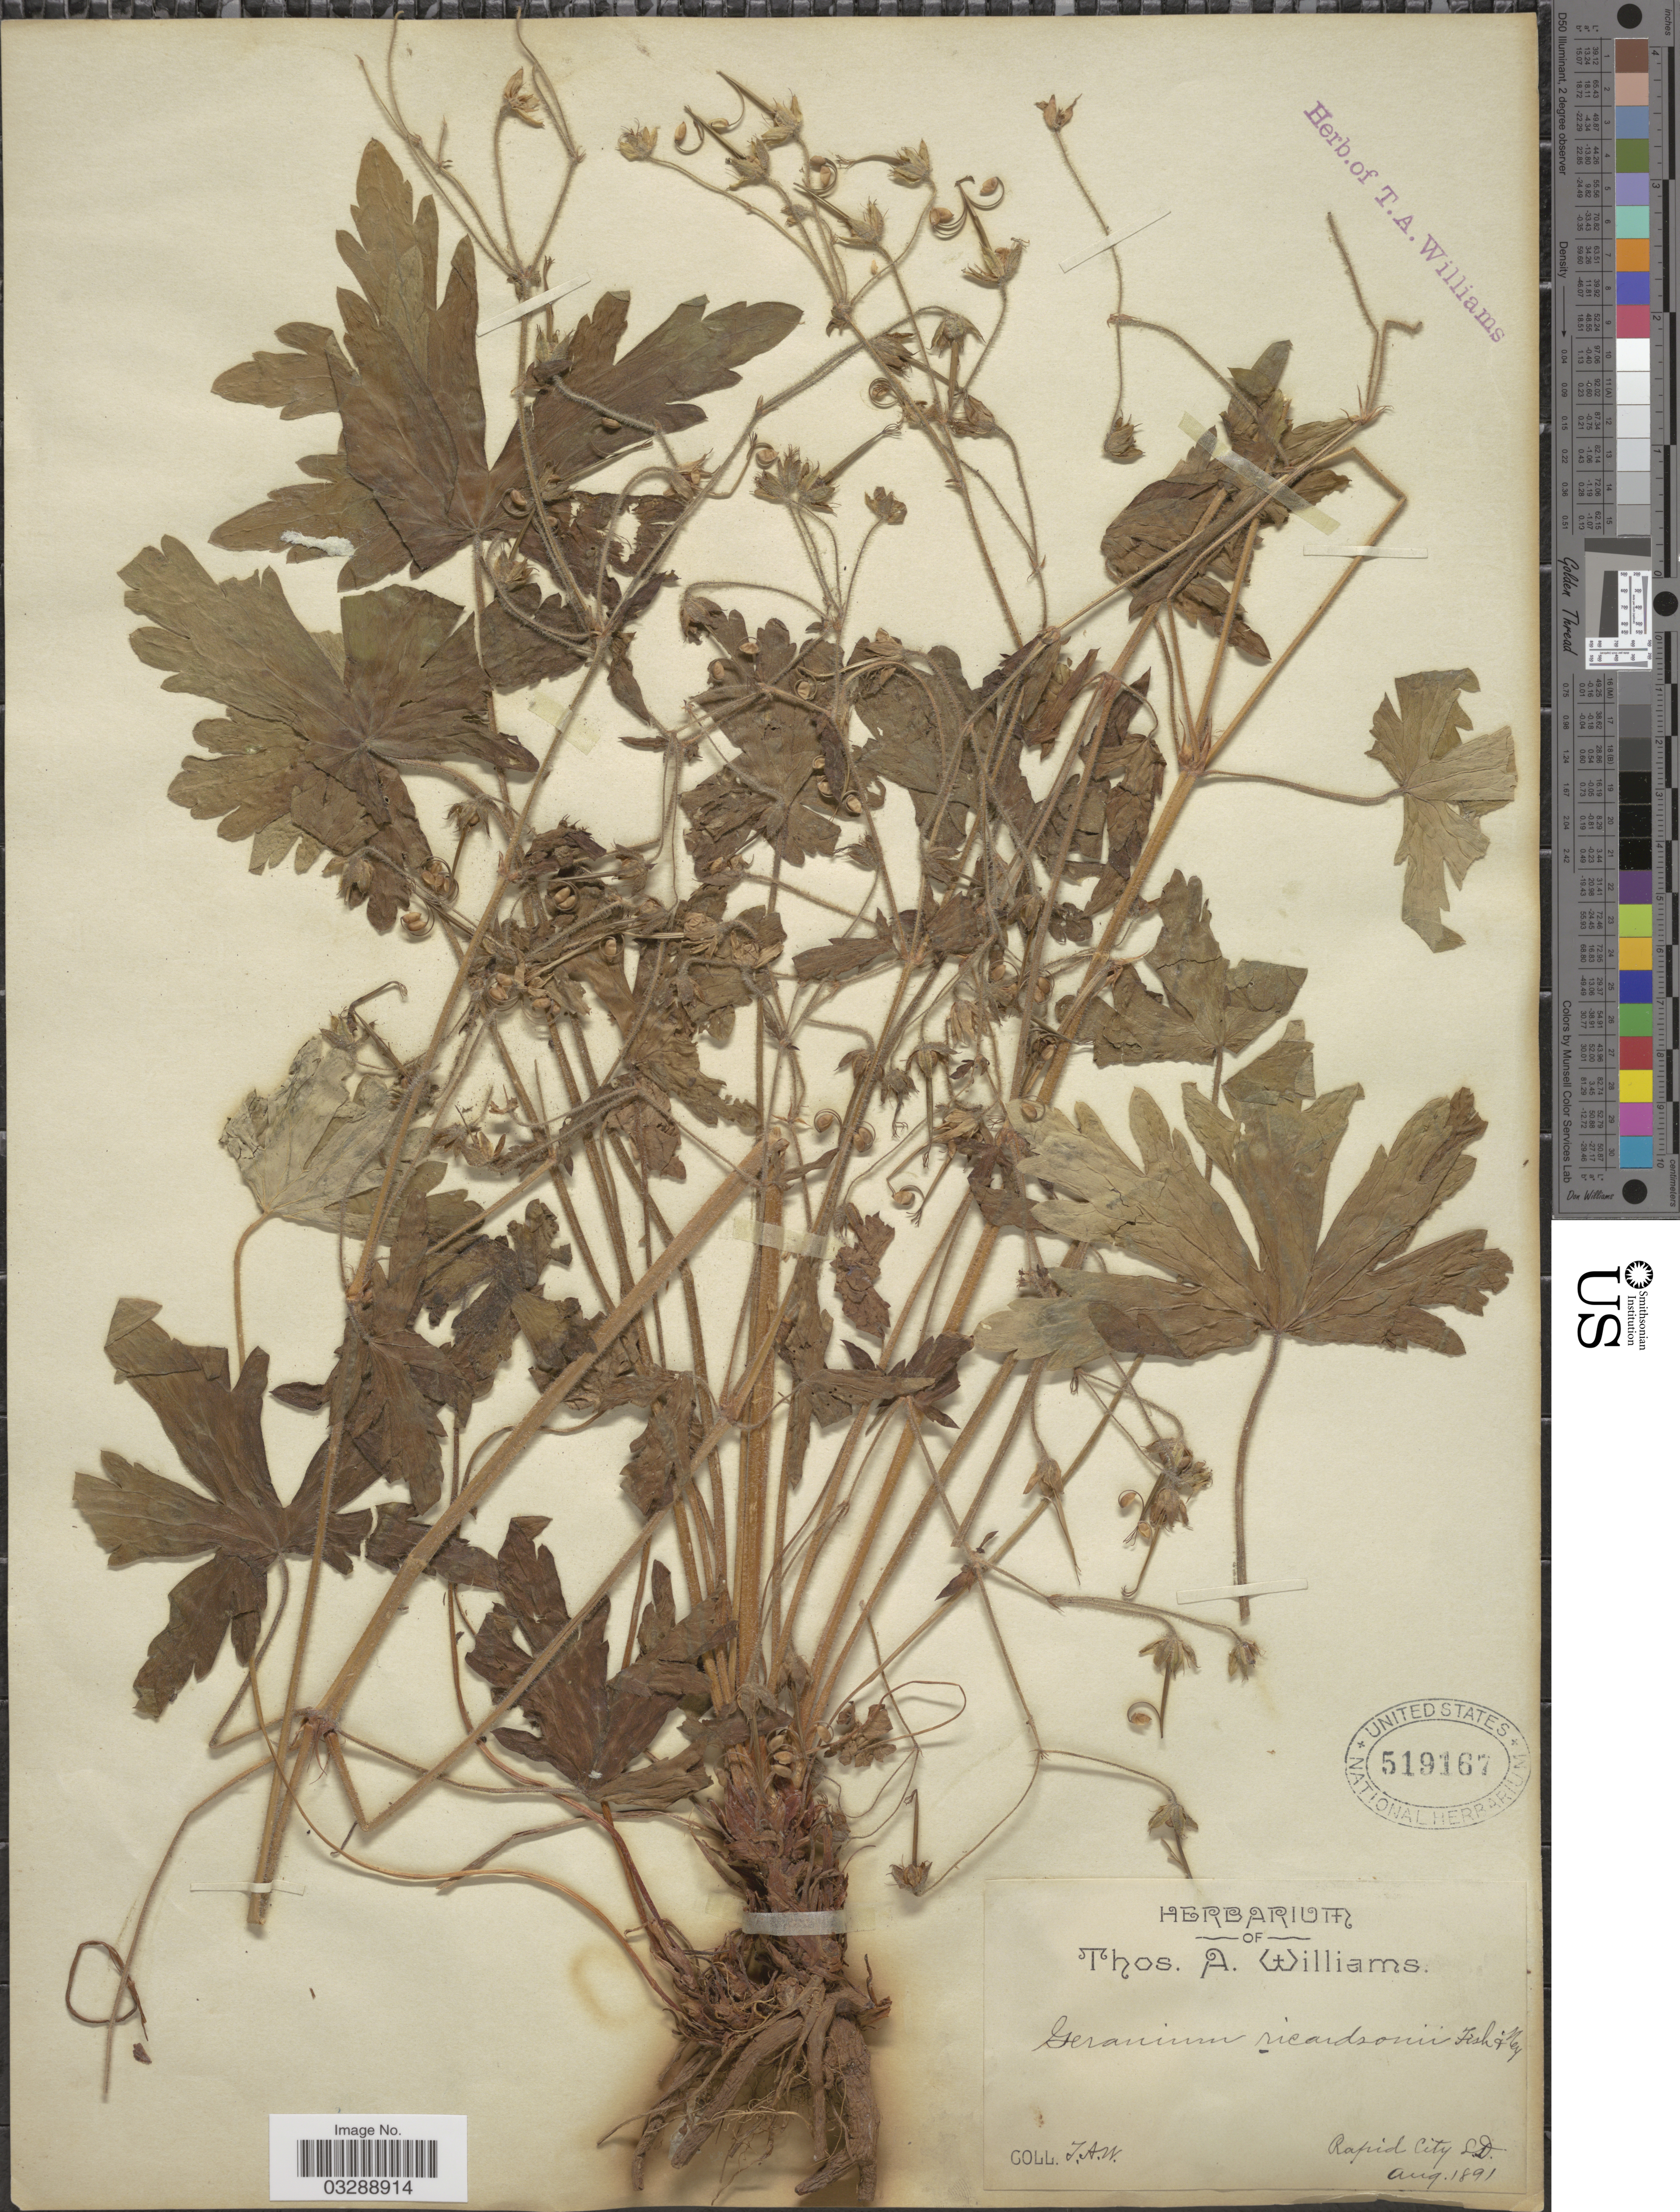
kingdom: Plantae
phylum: Tracheophyta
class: Magnoliopsida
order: Geraniales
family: Geraniaceae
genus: Geranium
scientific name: Geranium richardsonii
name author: Fisch. & Trautv.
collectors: T. A. Williams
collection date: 1891-08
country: United States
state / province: South Dakota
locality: Rapid City.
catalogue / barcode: US 519167